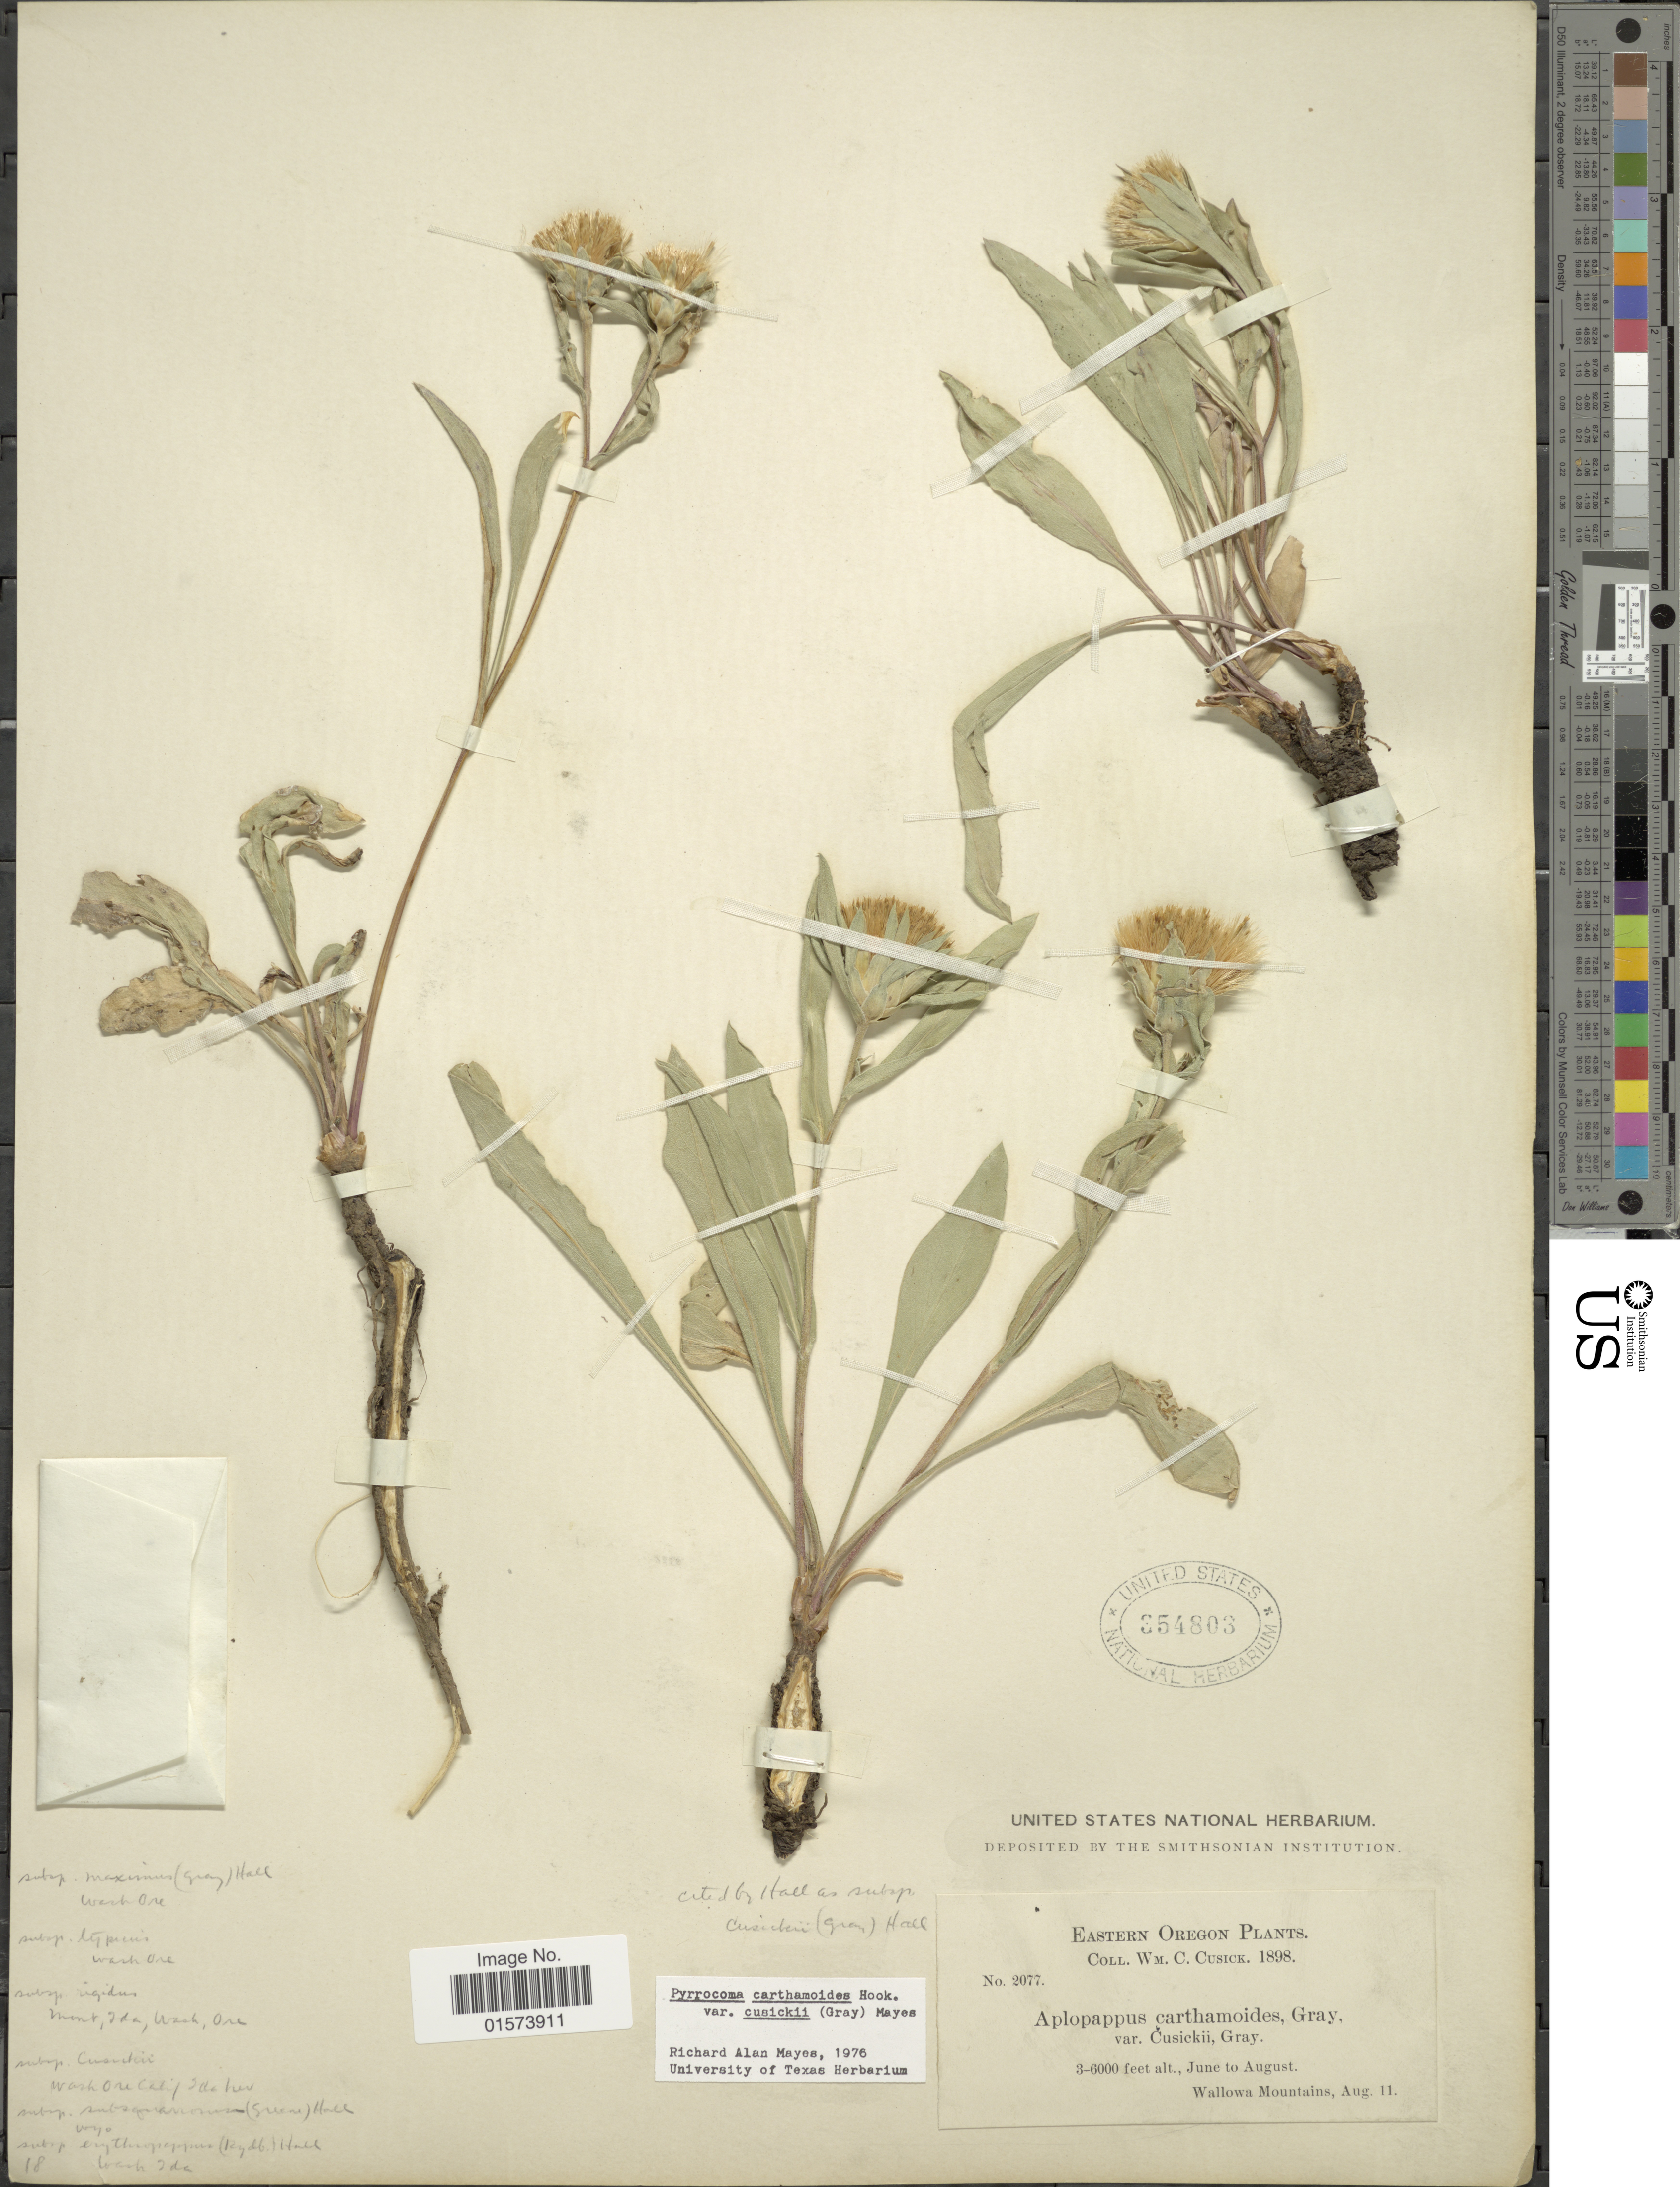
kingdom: Plantae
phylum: Tracheophyta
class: Magnoliopsida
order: Asterales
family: Asteraceae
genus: Pyrrocoma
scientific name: Pyrrocoma carthamoides var. cusickii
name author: (A. Gray) Mayes ex Kartesz & Gandhi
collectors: W. C. Cusick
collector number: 2077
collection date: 1898-08-11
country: United States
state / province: Oregon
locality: Eastern Oregon, Wallowa Mountains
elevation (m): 914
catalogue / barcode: US 354803